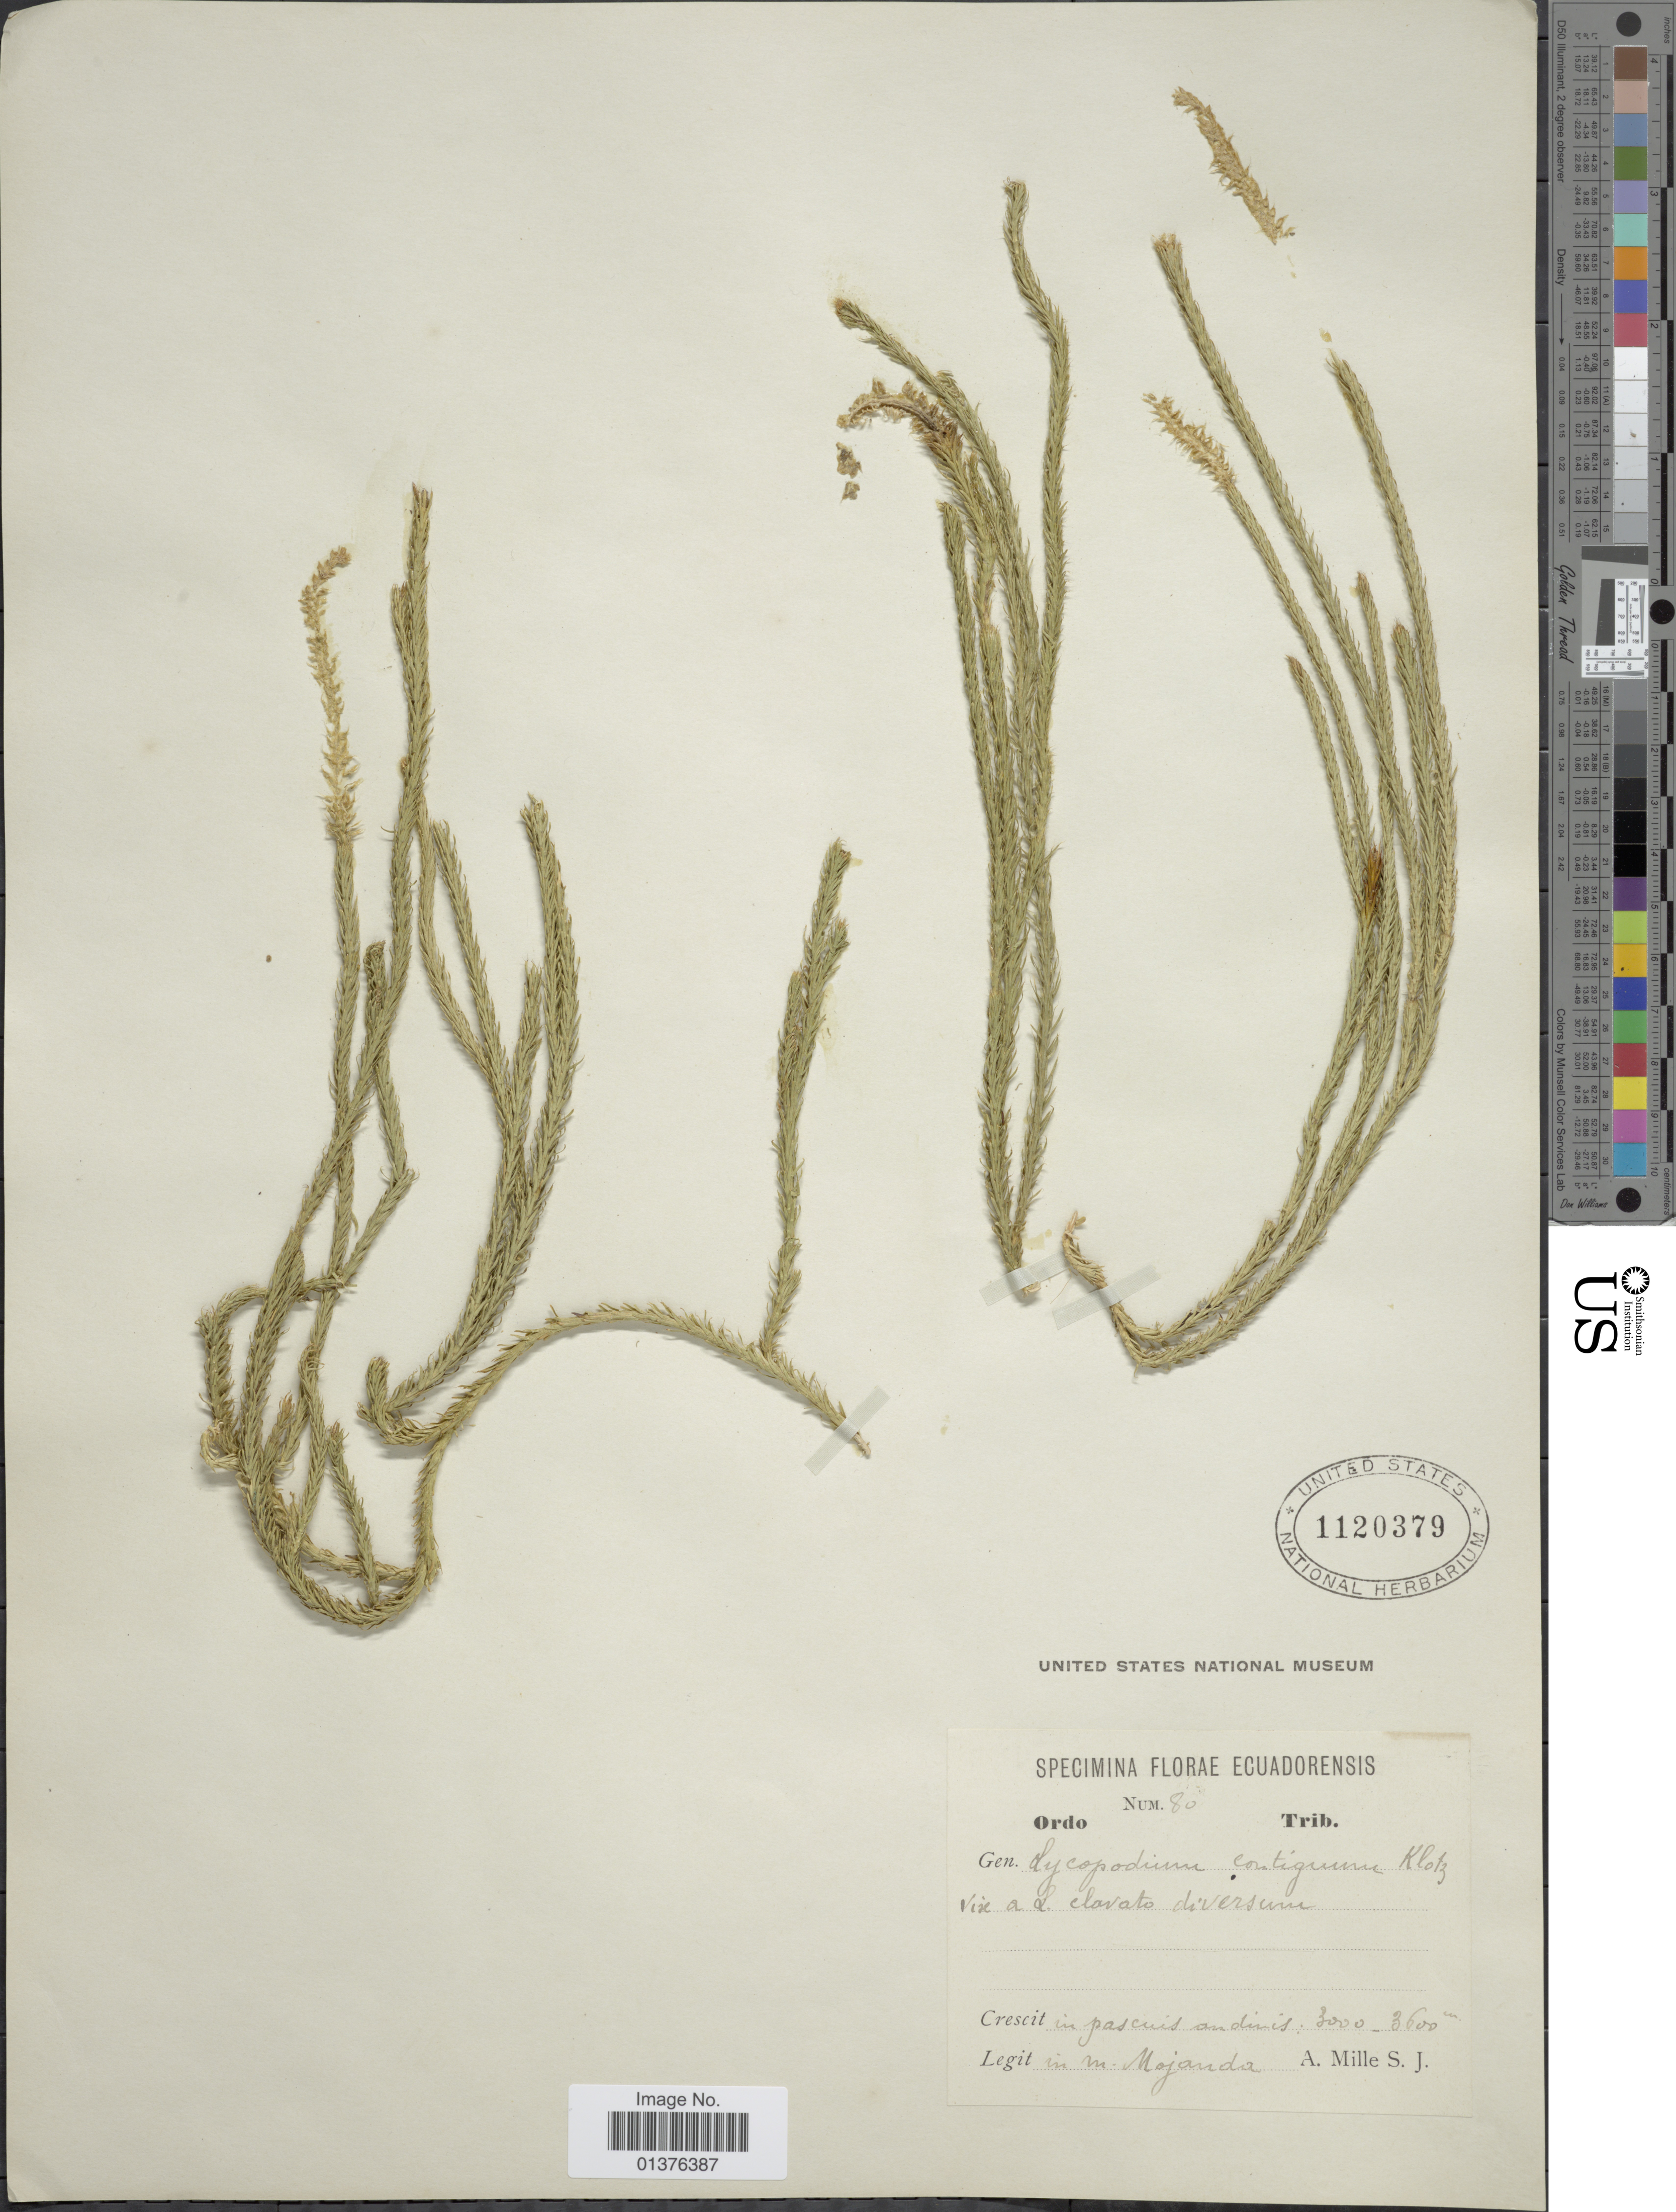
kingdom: Plantae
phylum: Tracheophyta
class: Lycopodiopsida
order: Lycopodiales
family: Lycopodiaceae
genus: Lycopodium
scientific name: Lycopodium clavatum subsp. contiguum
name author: (Klotzsch) B. Øllg.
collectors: M. Mojanda & S. J. A. Mille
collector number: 80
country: Ecuador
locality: In pascuis andinis in m. Mojanda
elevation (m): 3000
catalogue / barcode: US 1120379